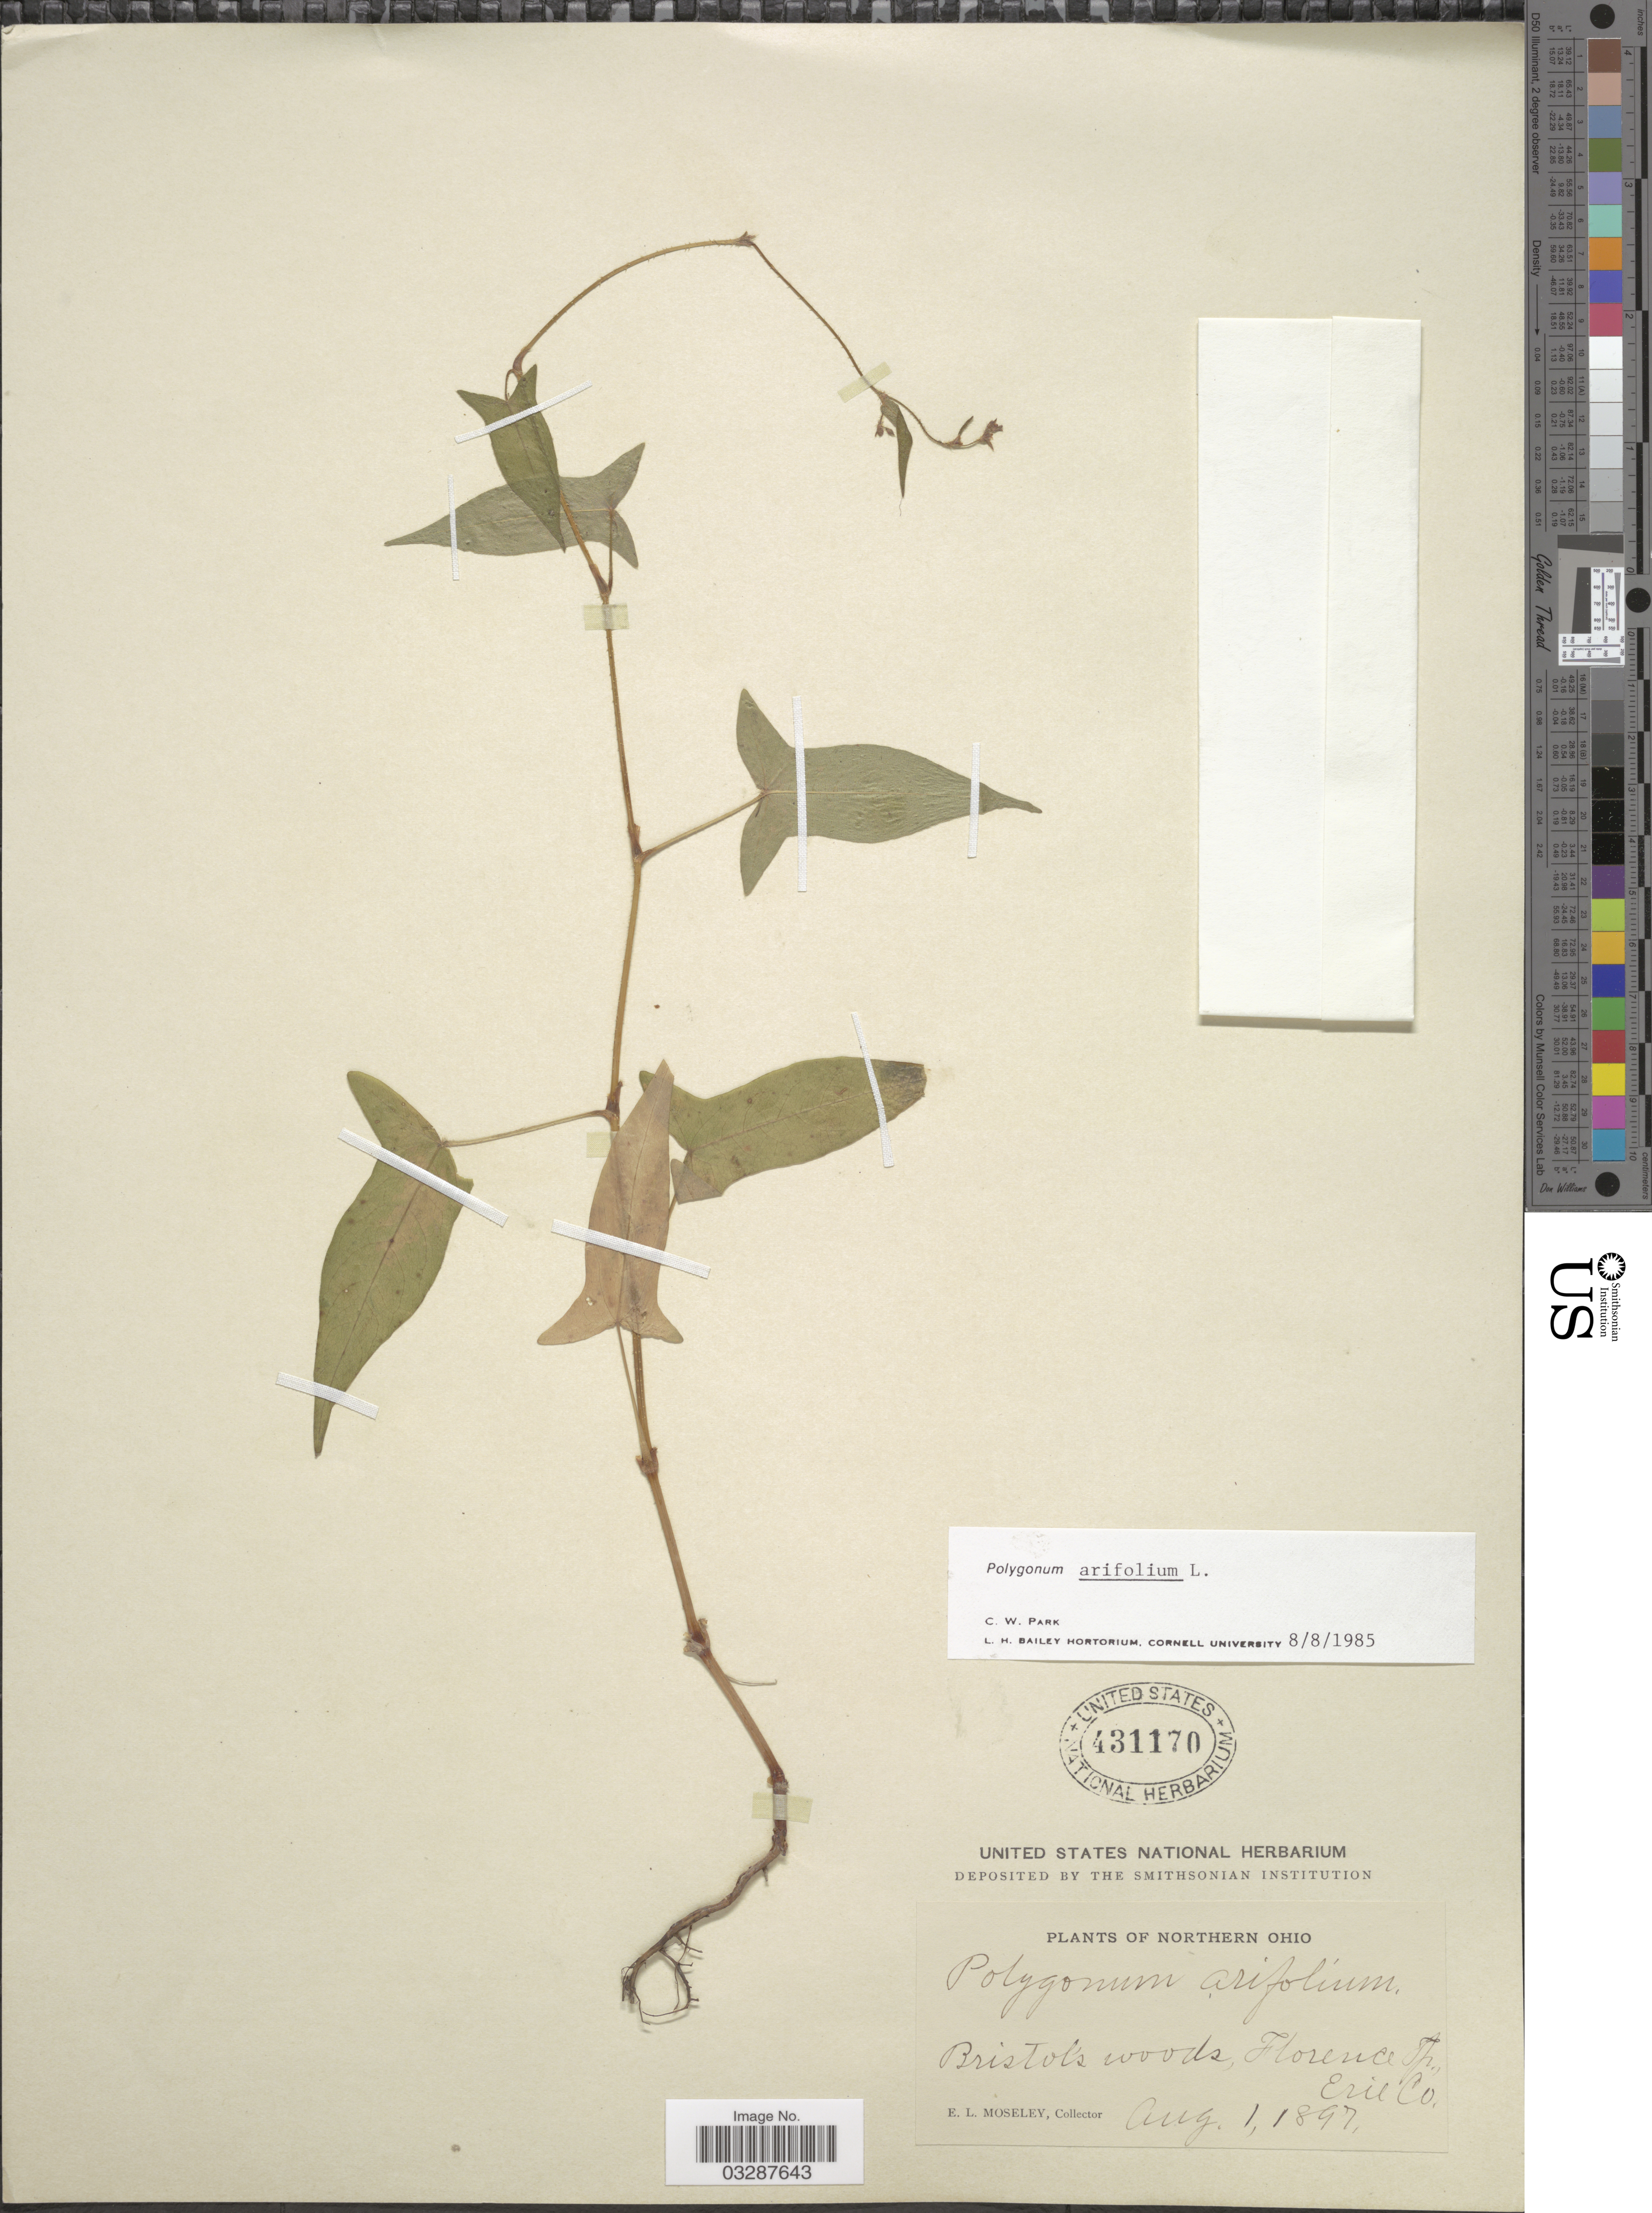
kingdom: Plantae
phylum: Tracheophyta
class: Magnoliopsida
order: Caryophyllales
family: Polygonaceae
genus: Persicaria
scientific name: Persicaria arifolia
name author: (L.) Haraldson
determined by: Atha, D. E.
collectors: E. Moseley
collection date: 1897-08-01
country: United States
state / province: Ohio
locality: Northern Ohio. Bristol's woods, Florence Tp., Erie Co.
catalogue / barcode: US 431170